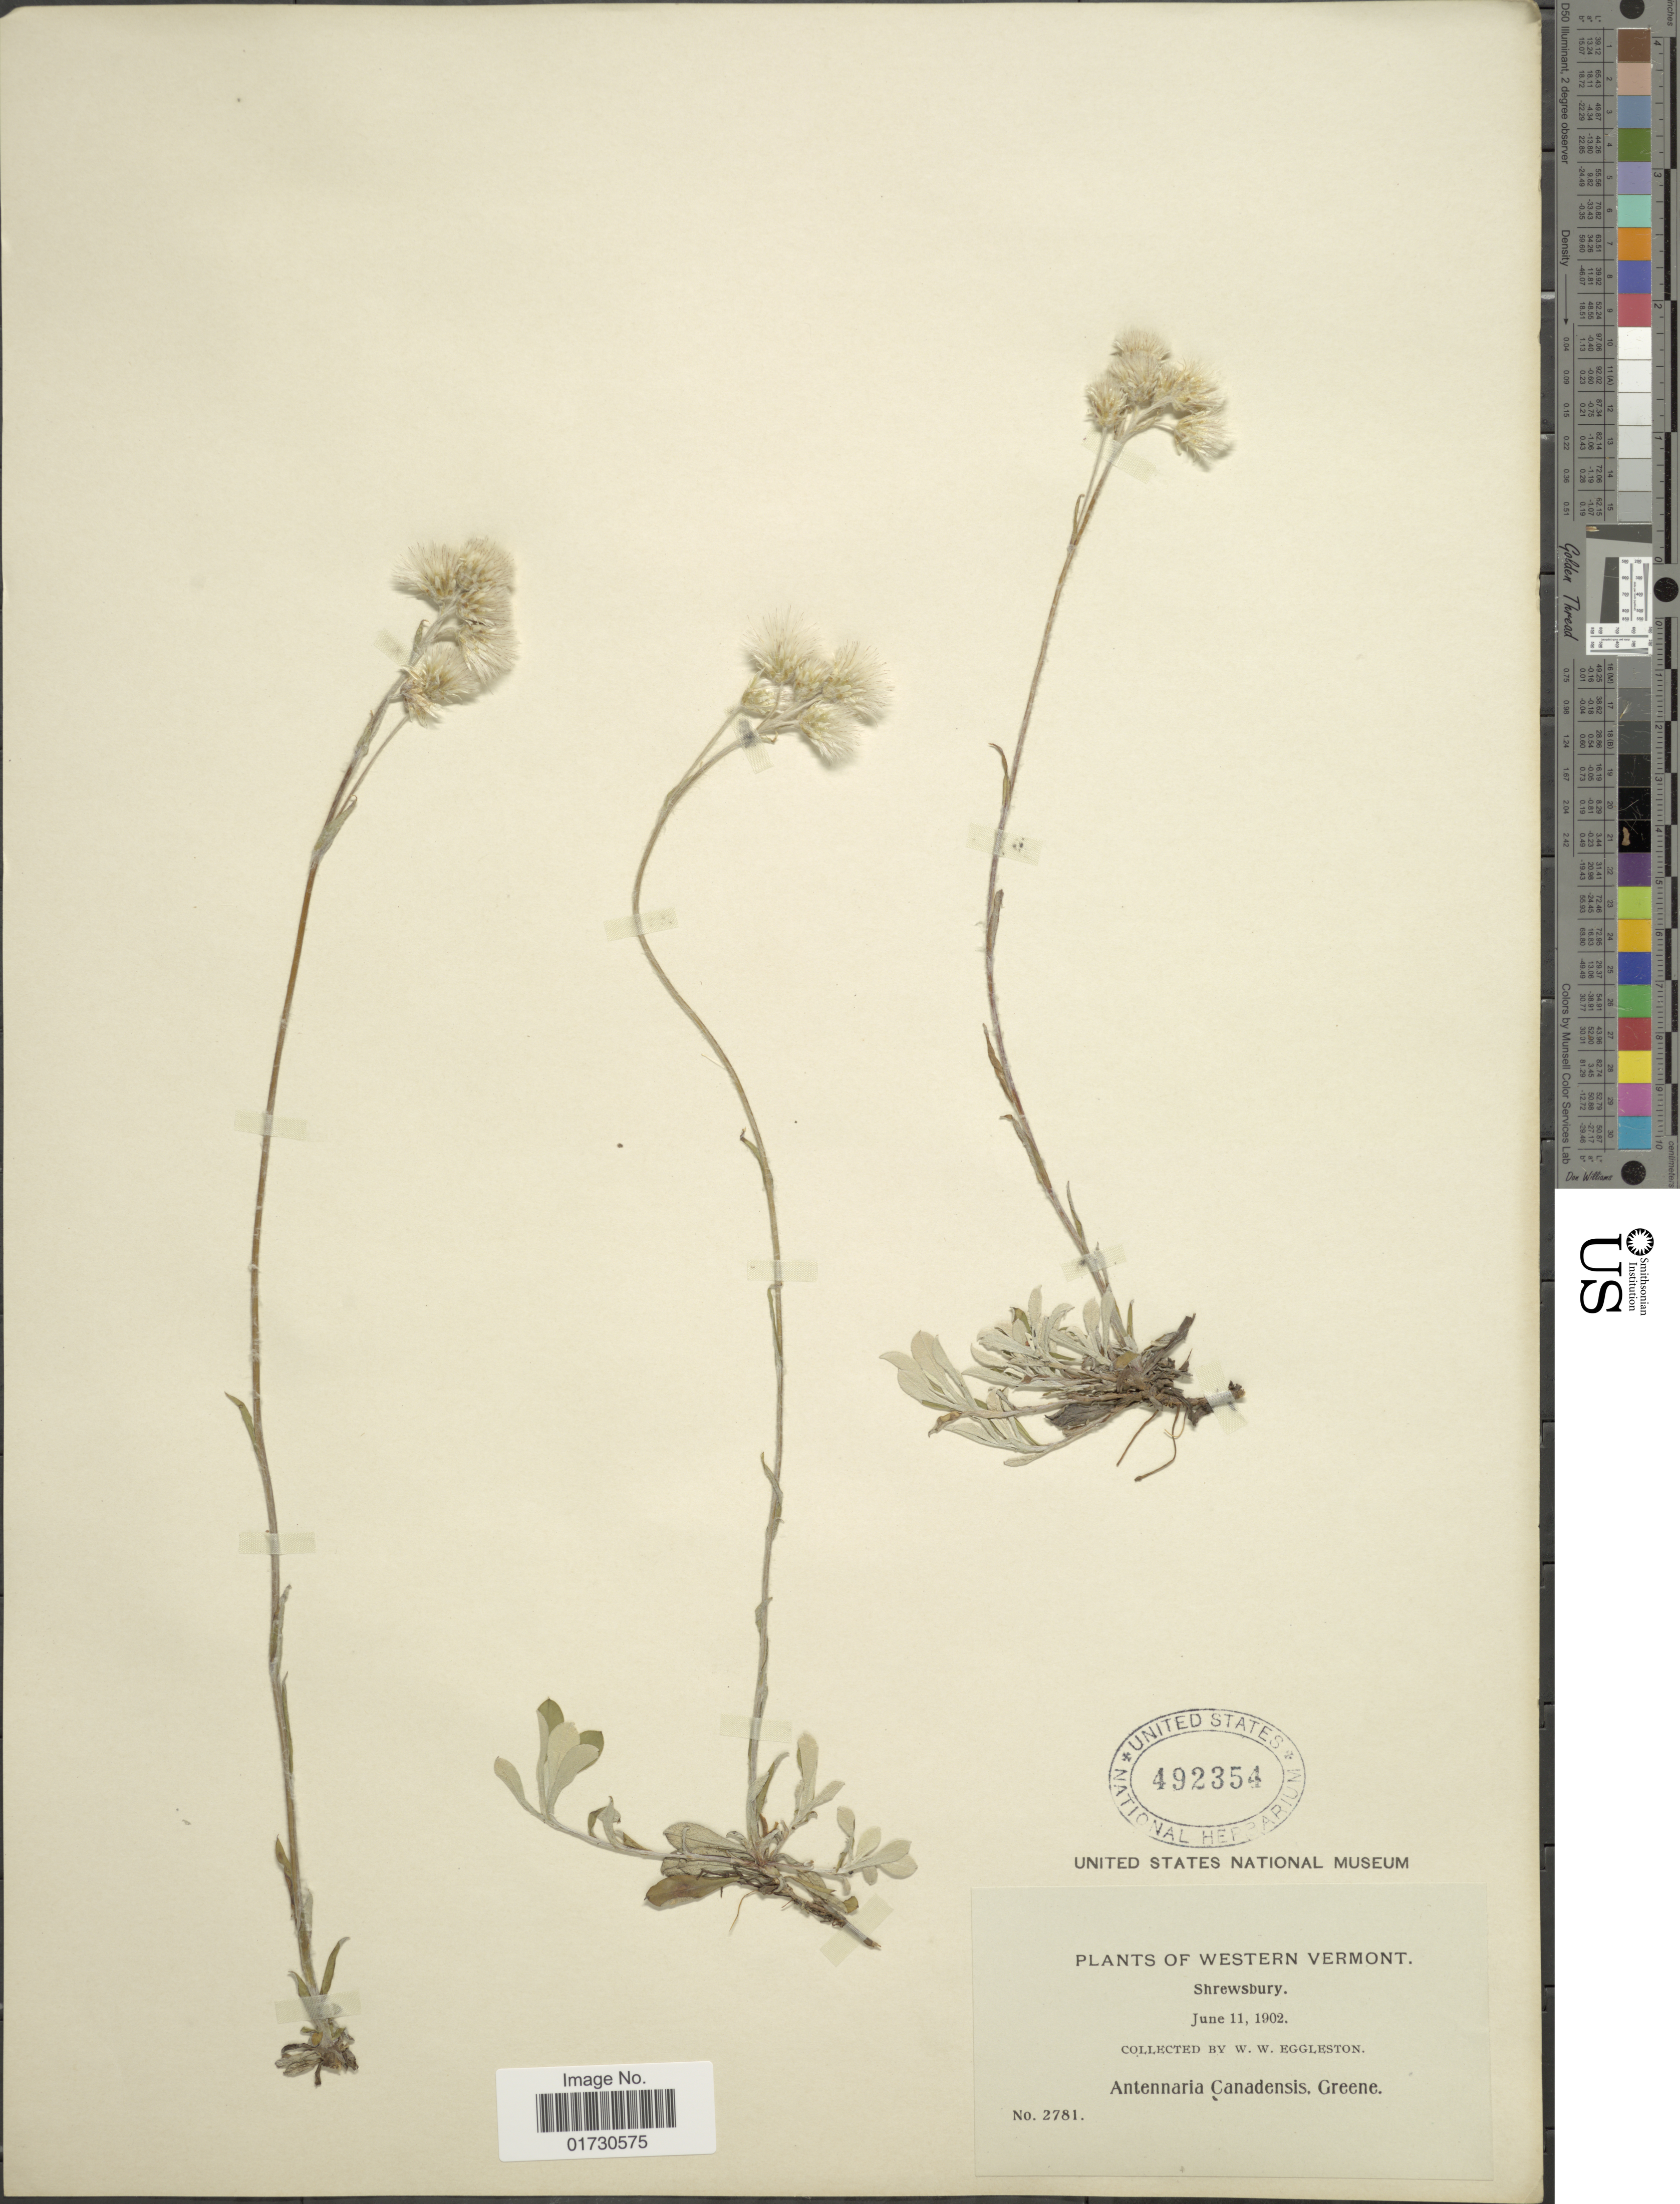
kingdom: Plantae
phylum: Tracheophyta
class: Magnoliopsida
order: Asterales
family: Asteraceae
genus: Antennaria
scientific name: Antennaria canadensis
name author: Greene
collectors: W. W. Eggleston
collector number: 2781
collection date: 1902-06-11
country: United States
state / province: Vermont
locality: Western Vermont, Shrewsbury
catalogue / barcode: US 492354